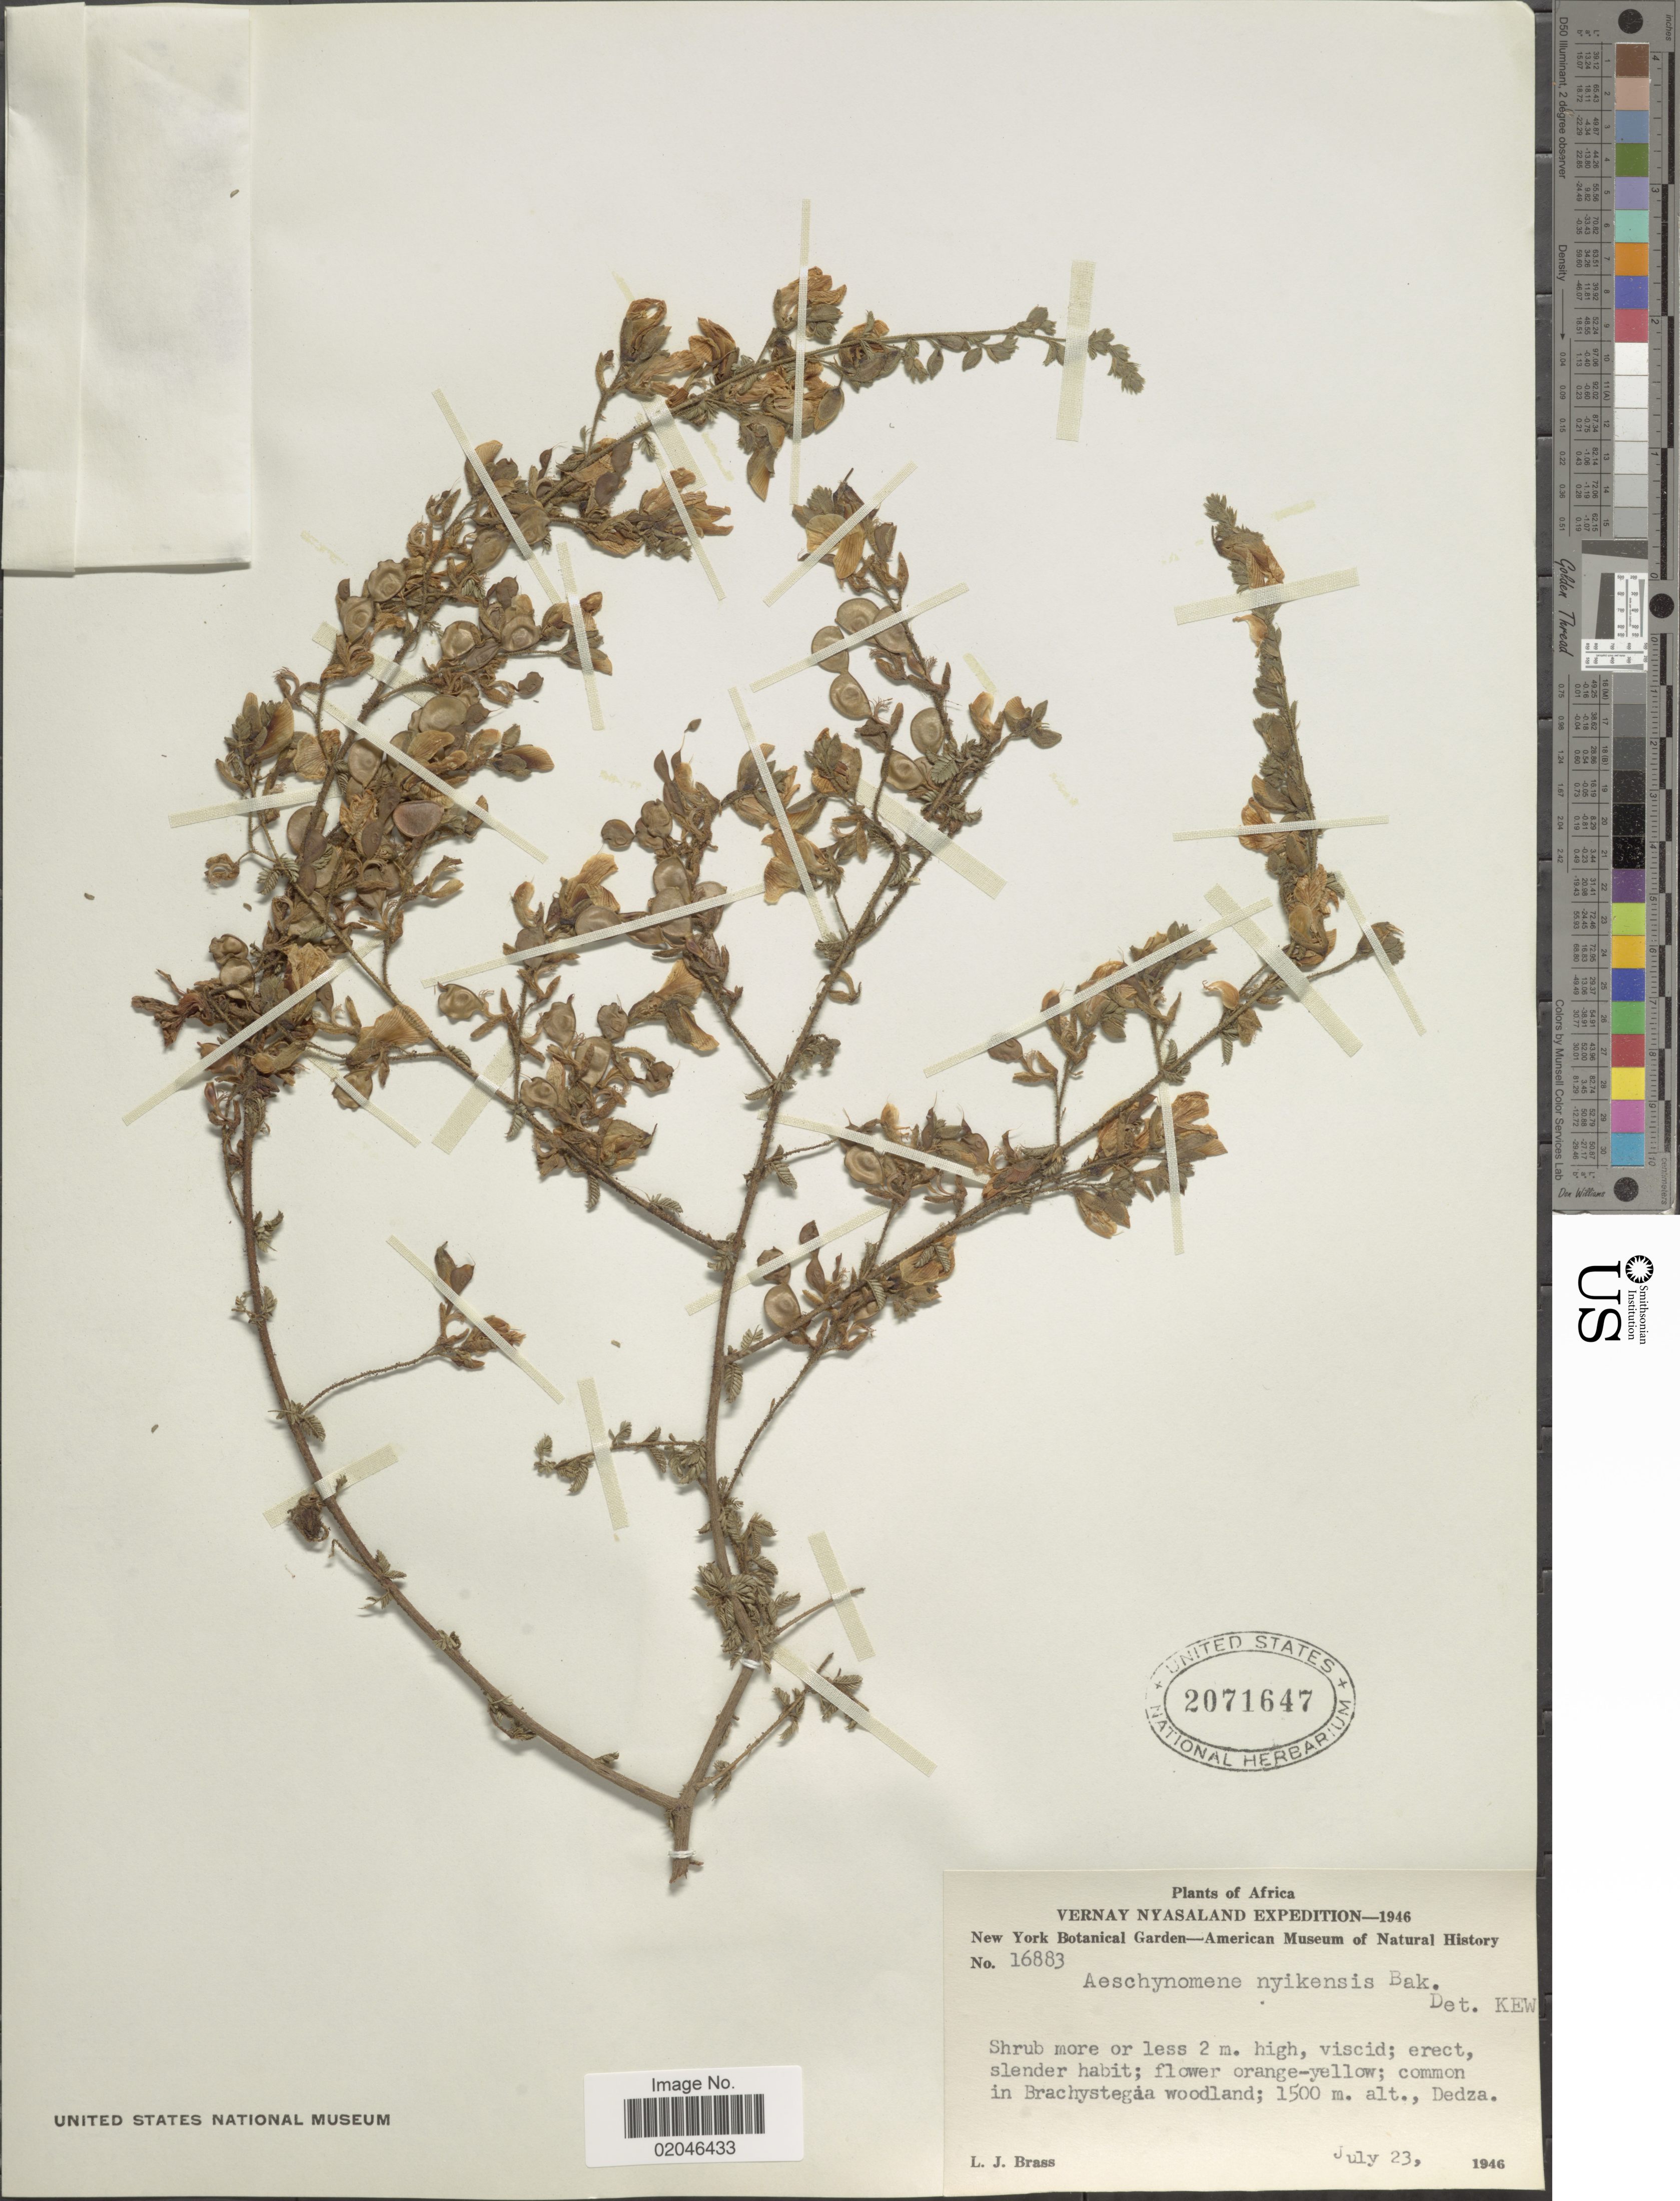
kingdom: Plantae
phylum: Tracheophyta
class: Magnoliopsida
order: Fabales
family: Fabaceae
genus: Aeschynomene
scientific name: Aeschynomene nyikensis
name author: Baker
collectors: L. J. Brass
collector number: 16883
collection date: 1946-07-23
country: Malawi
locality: Common in Brachystegia woodland, Dedza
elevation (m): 1500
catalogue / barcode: US 2071647